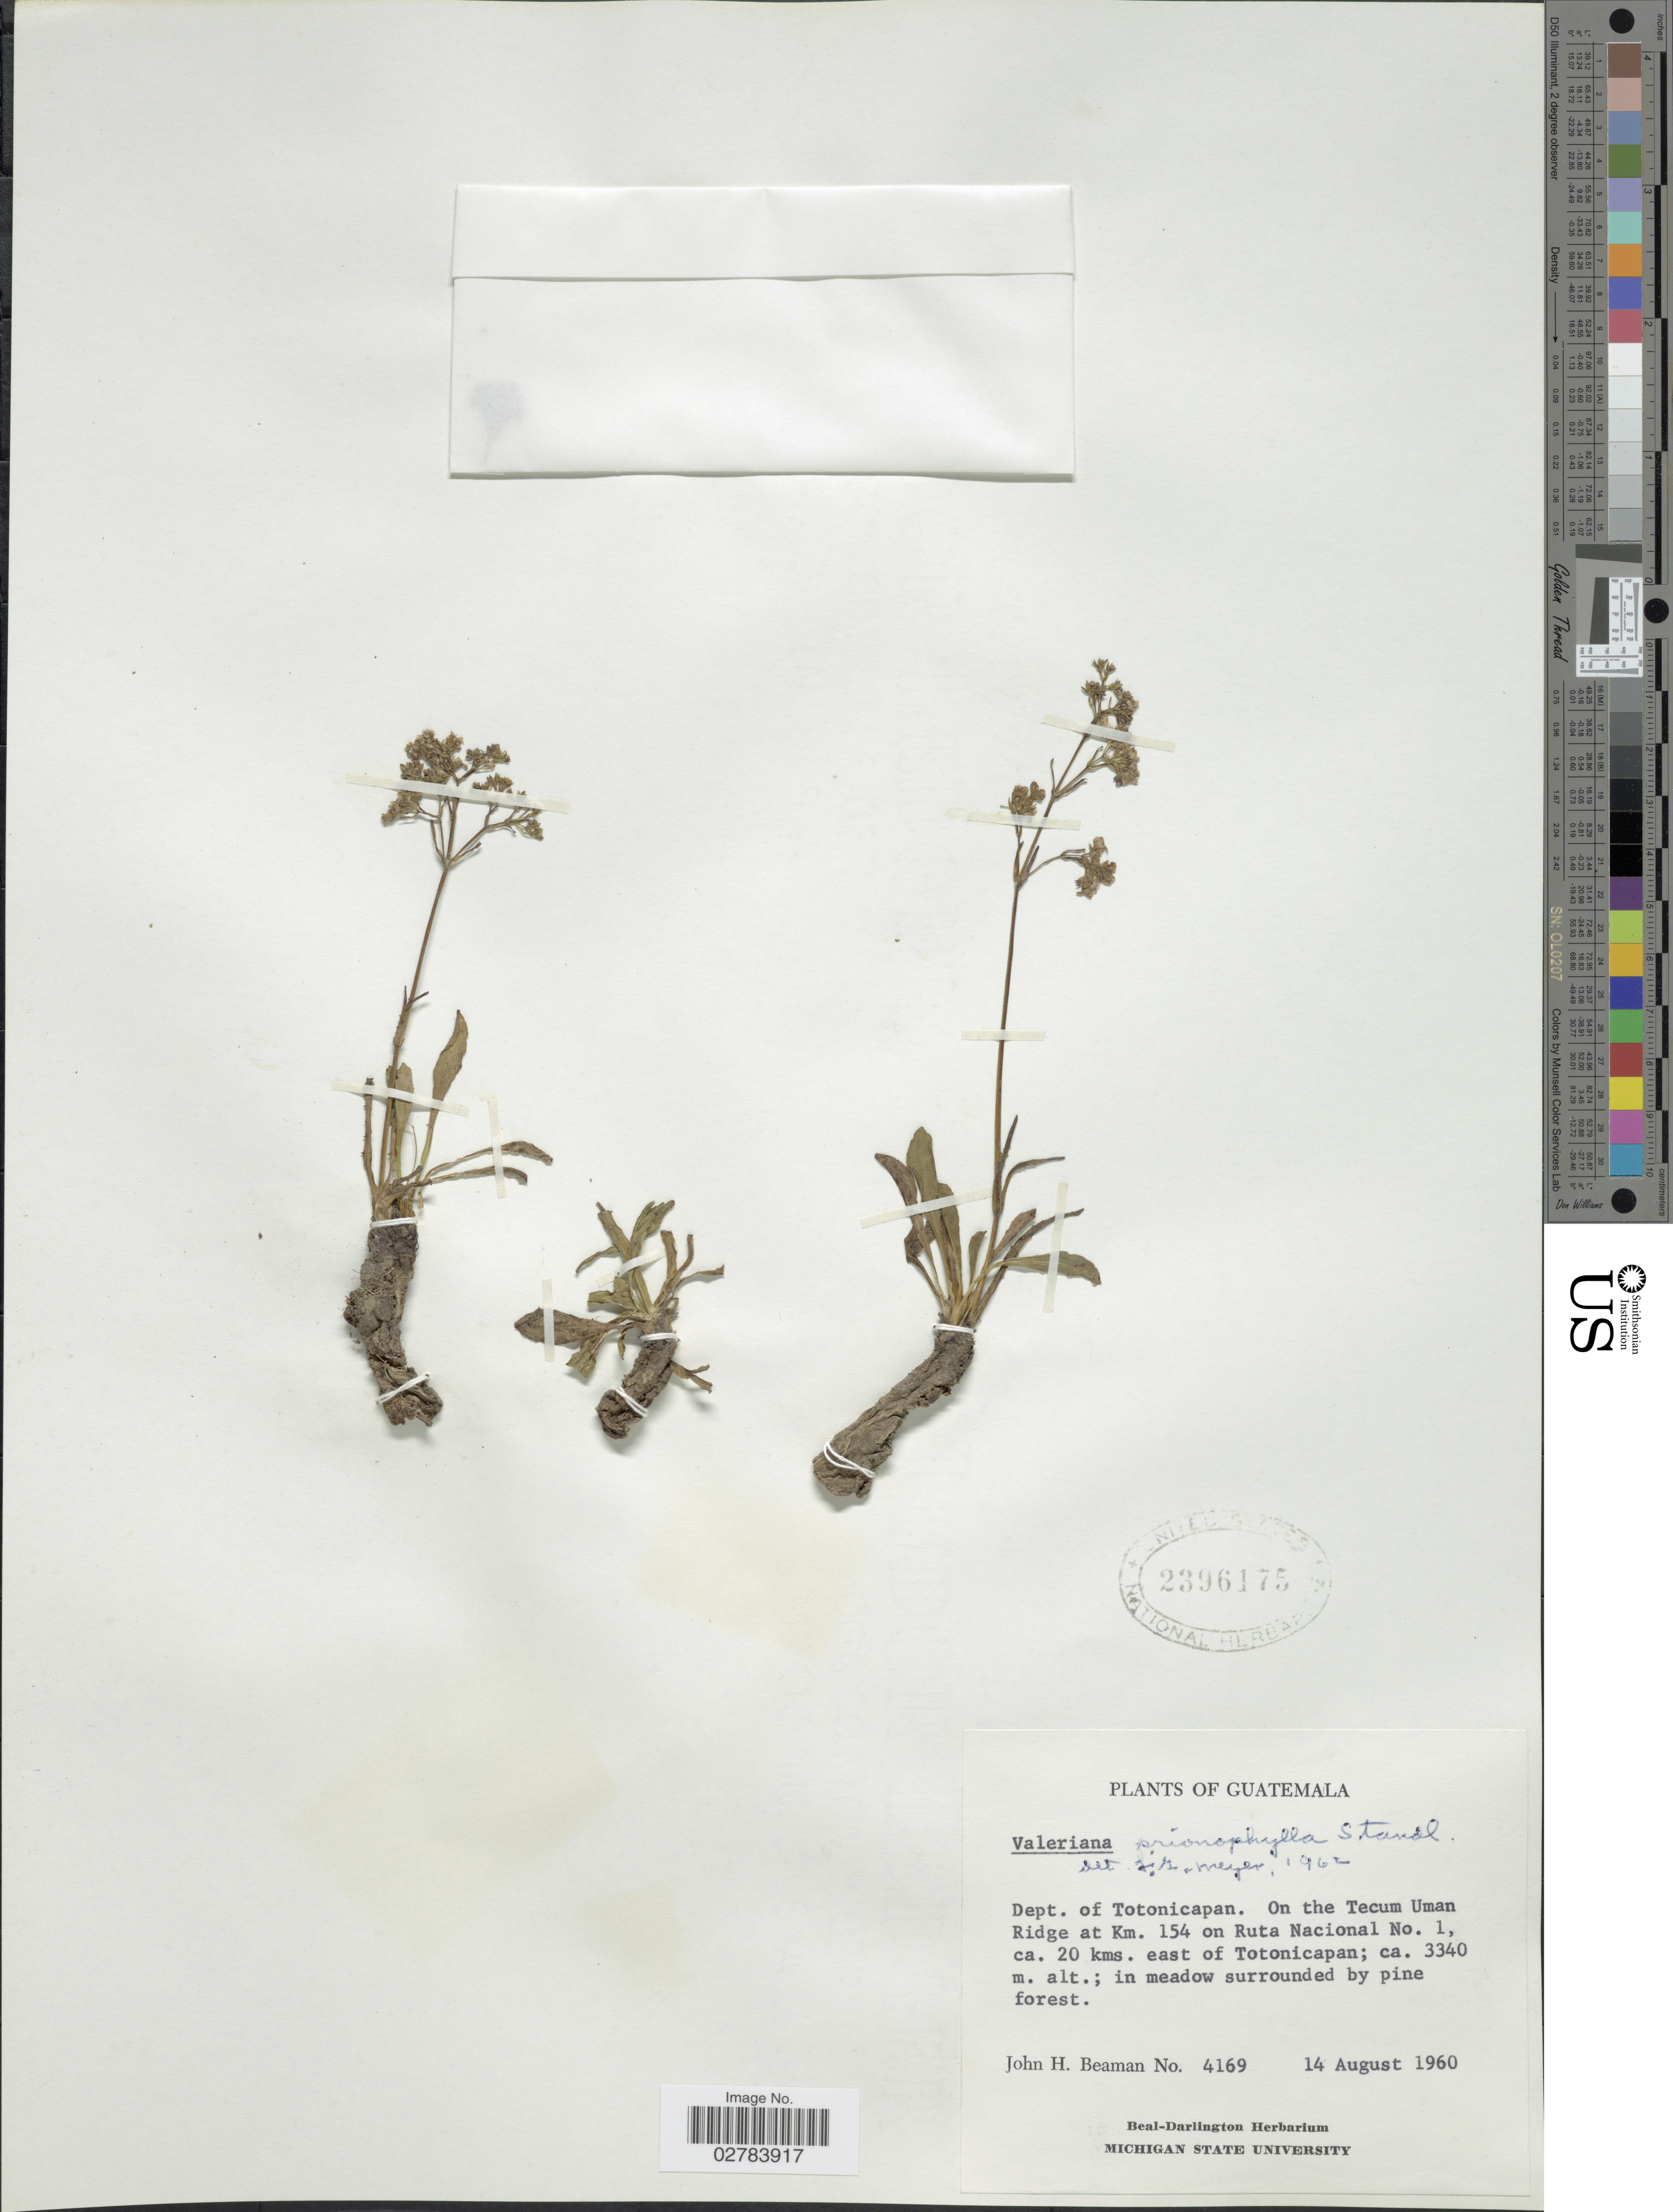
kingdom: Plantae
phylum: Tracheophyta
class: Magnoliopsida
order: Dipsacales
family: Caprifoliaceae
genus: Valeriana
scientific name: Valeriana prionophylla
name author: Standl.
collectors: J. H. Beaman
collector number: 4169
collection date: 1960-08-14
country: Guatemala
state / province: Totonicapan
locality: Dept. of Totonicapan, On the Tecum Uman Ridge at Km. 154 on Ruta Nacional No.1, ca. 20 kms. east of Totonicapan.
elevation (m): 3340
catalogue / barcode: US 2396175